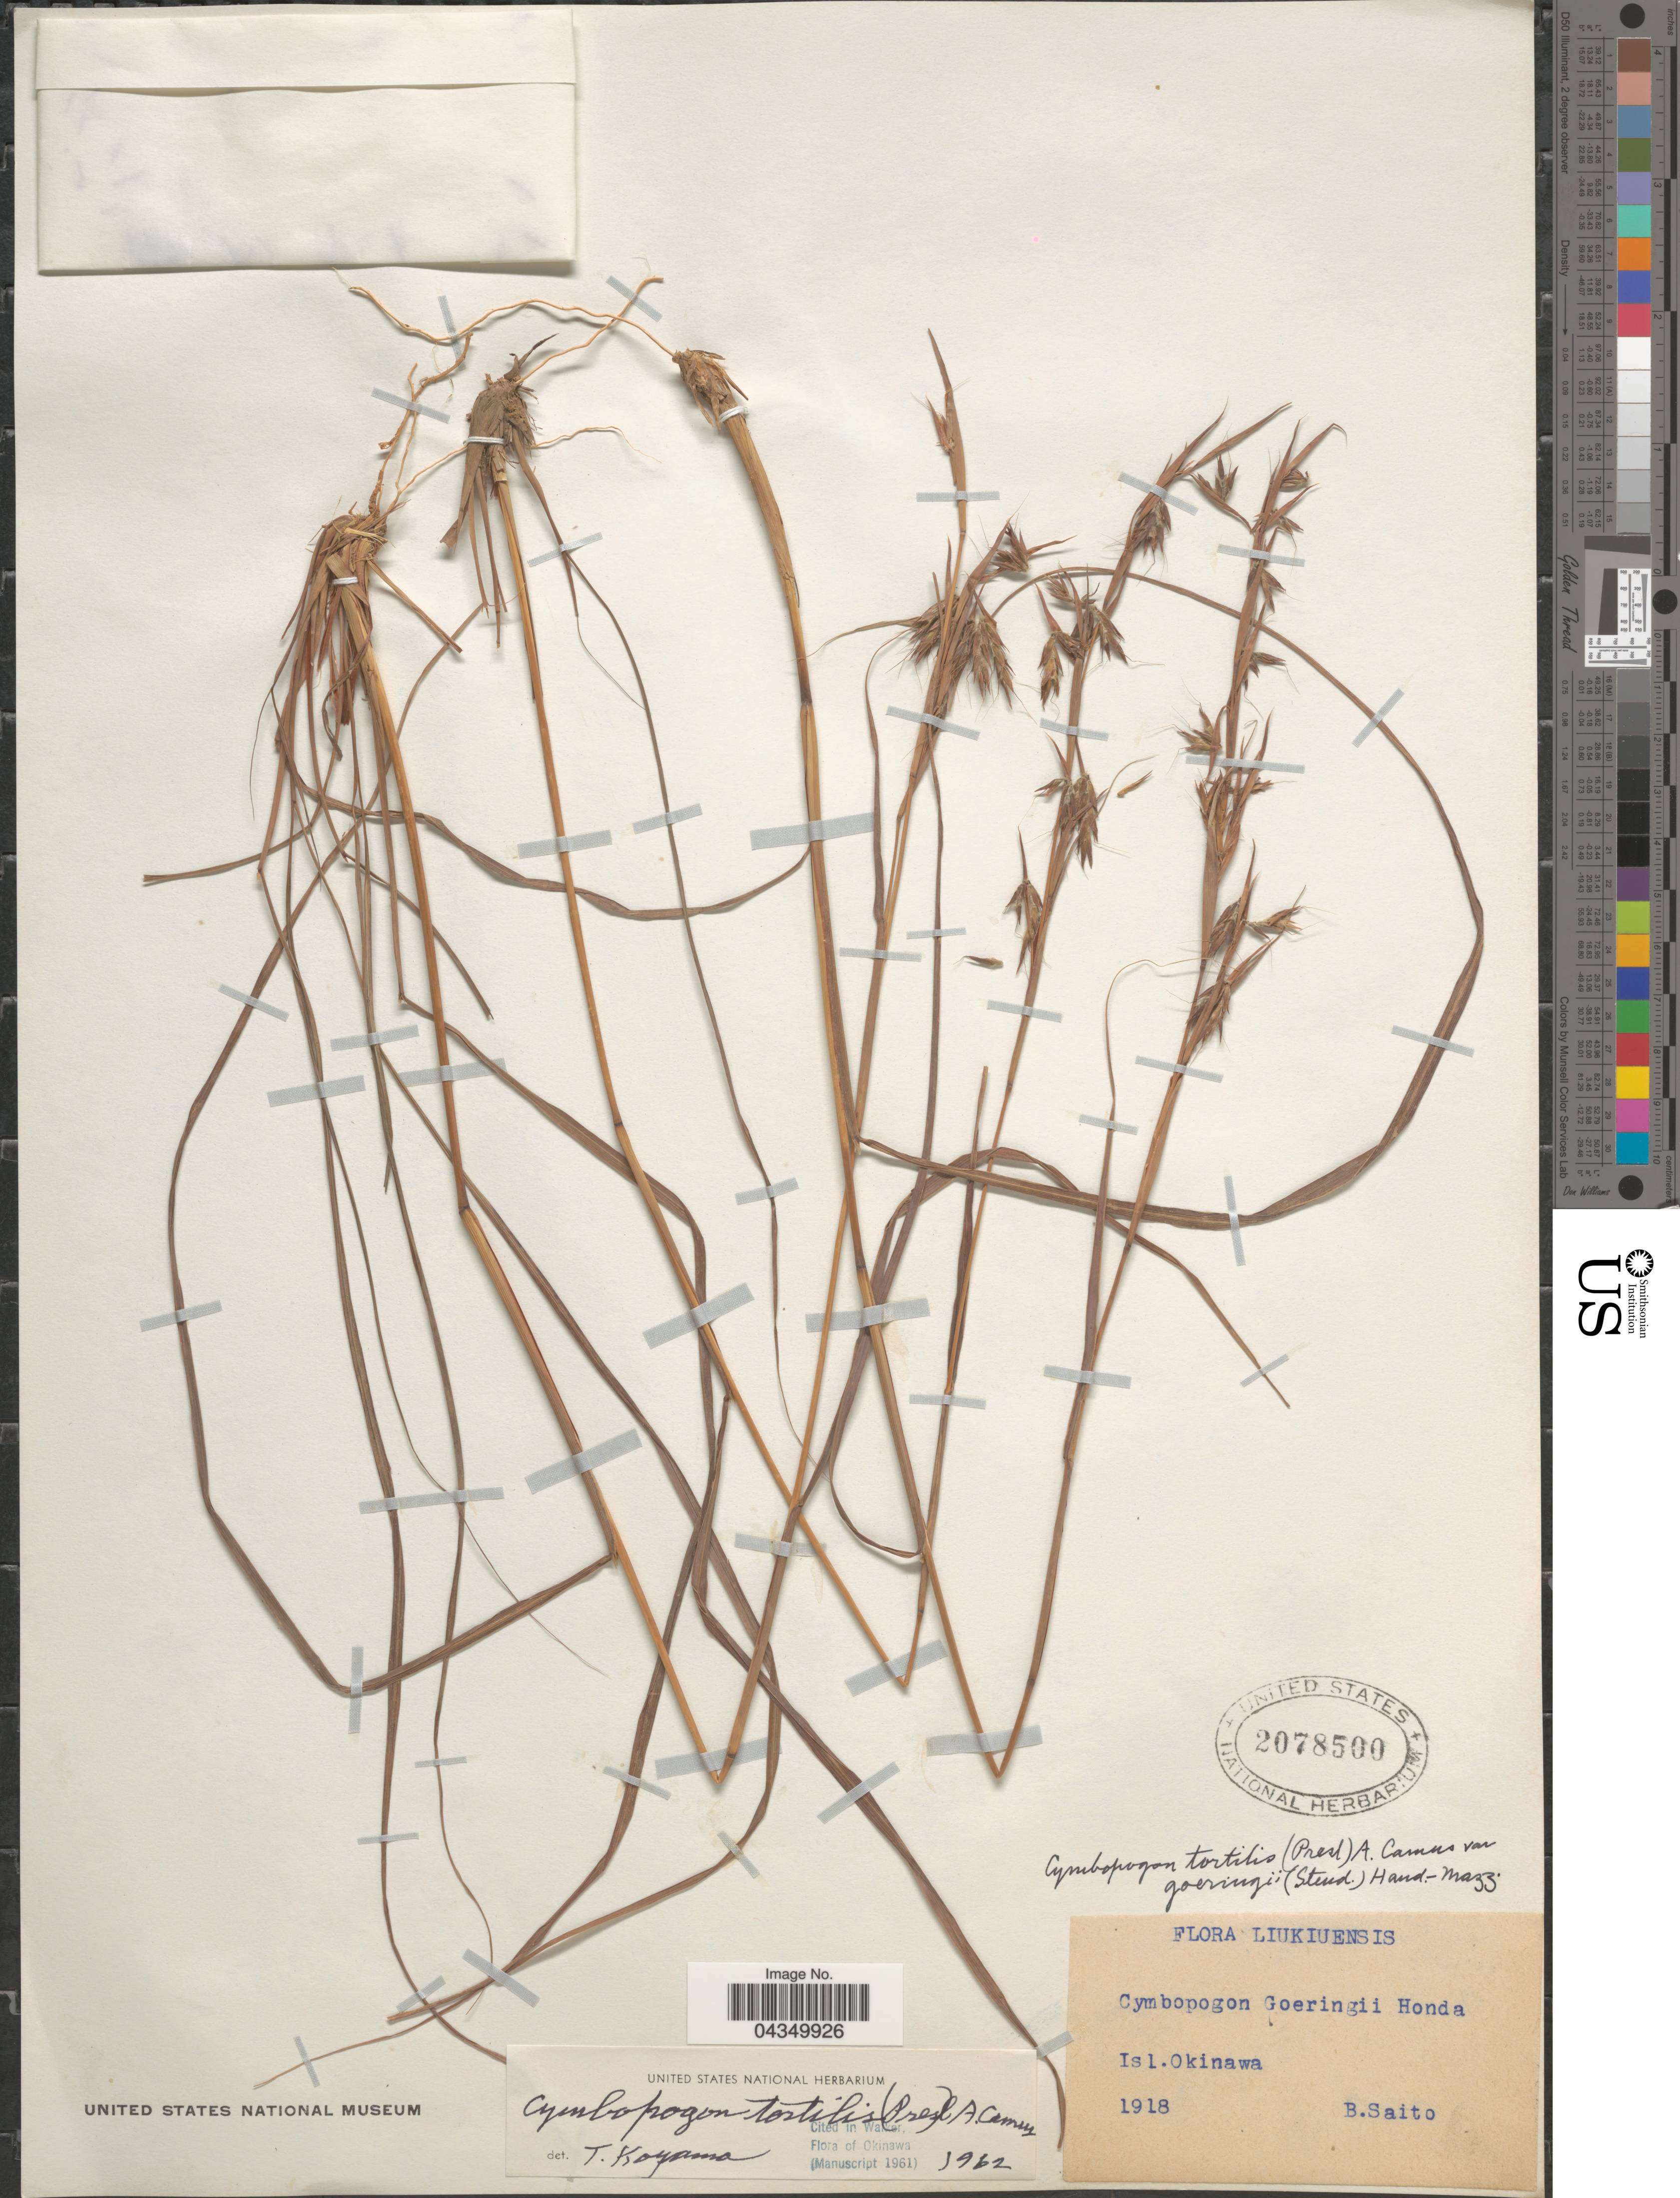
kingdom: Plantae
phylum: Tracheophyta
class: Liliopsida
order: Poales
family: Poaceae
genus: Cymbopogon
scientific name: Cymbopogon goeringii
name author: A. Camus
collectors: B. Saito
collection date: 1918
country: Japan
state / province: Okinawa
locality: Liukiuensis. Isl. Okinawa.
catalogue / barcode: US 2078500